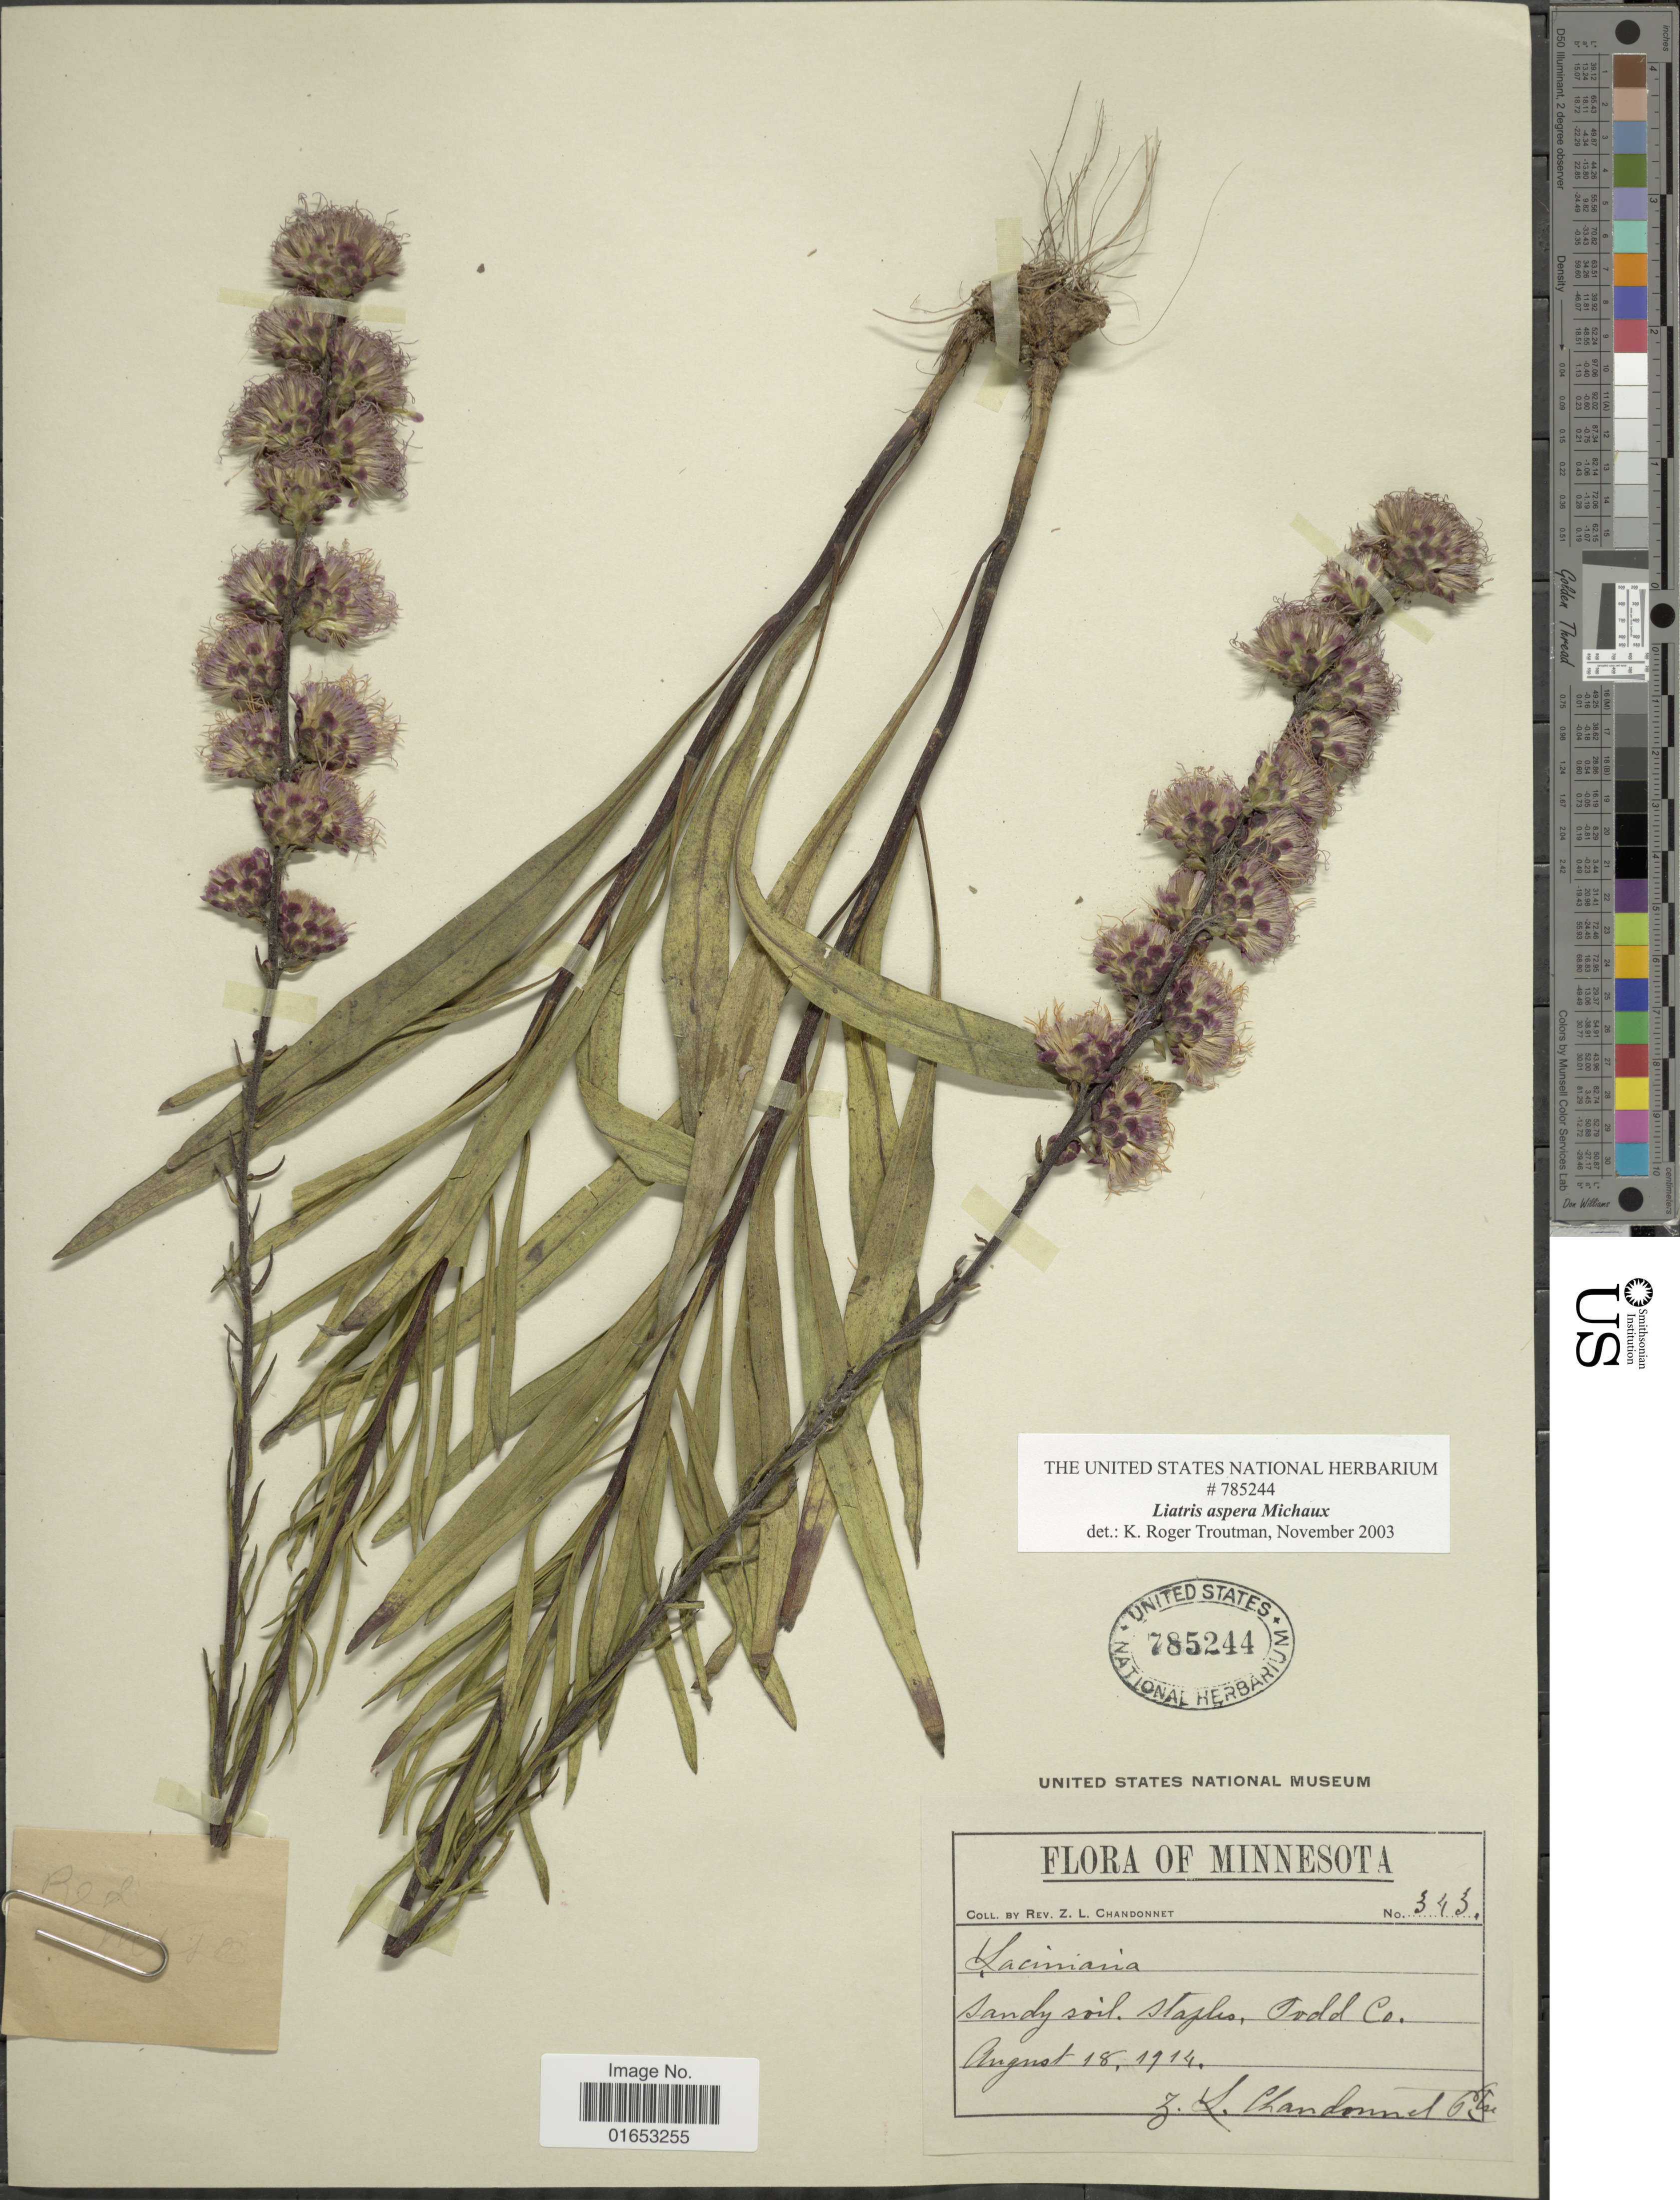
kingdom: Plantae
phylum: Tracheophyta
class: Magnoliopsida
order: Asterales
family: Asteraceae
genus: Liatris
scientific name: Liatris aspera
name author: Michx.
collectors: Z. Chandonnet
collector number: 343*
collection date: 1914-08-19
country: United States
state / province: Minnesota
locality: Staples, Todd Co.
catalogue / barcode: US 785244